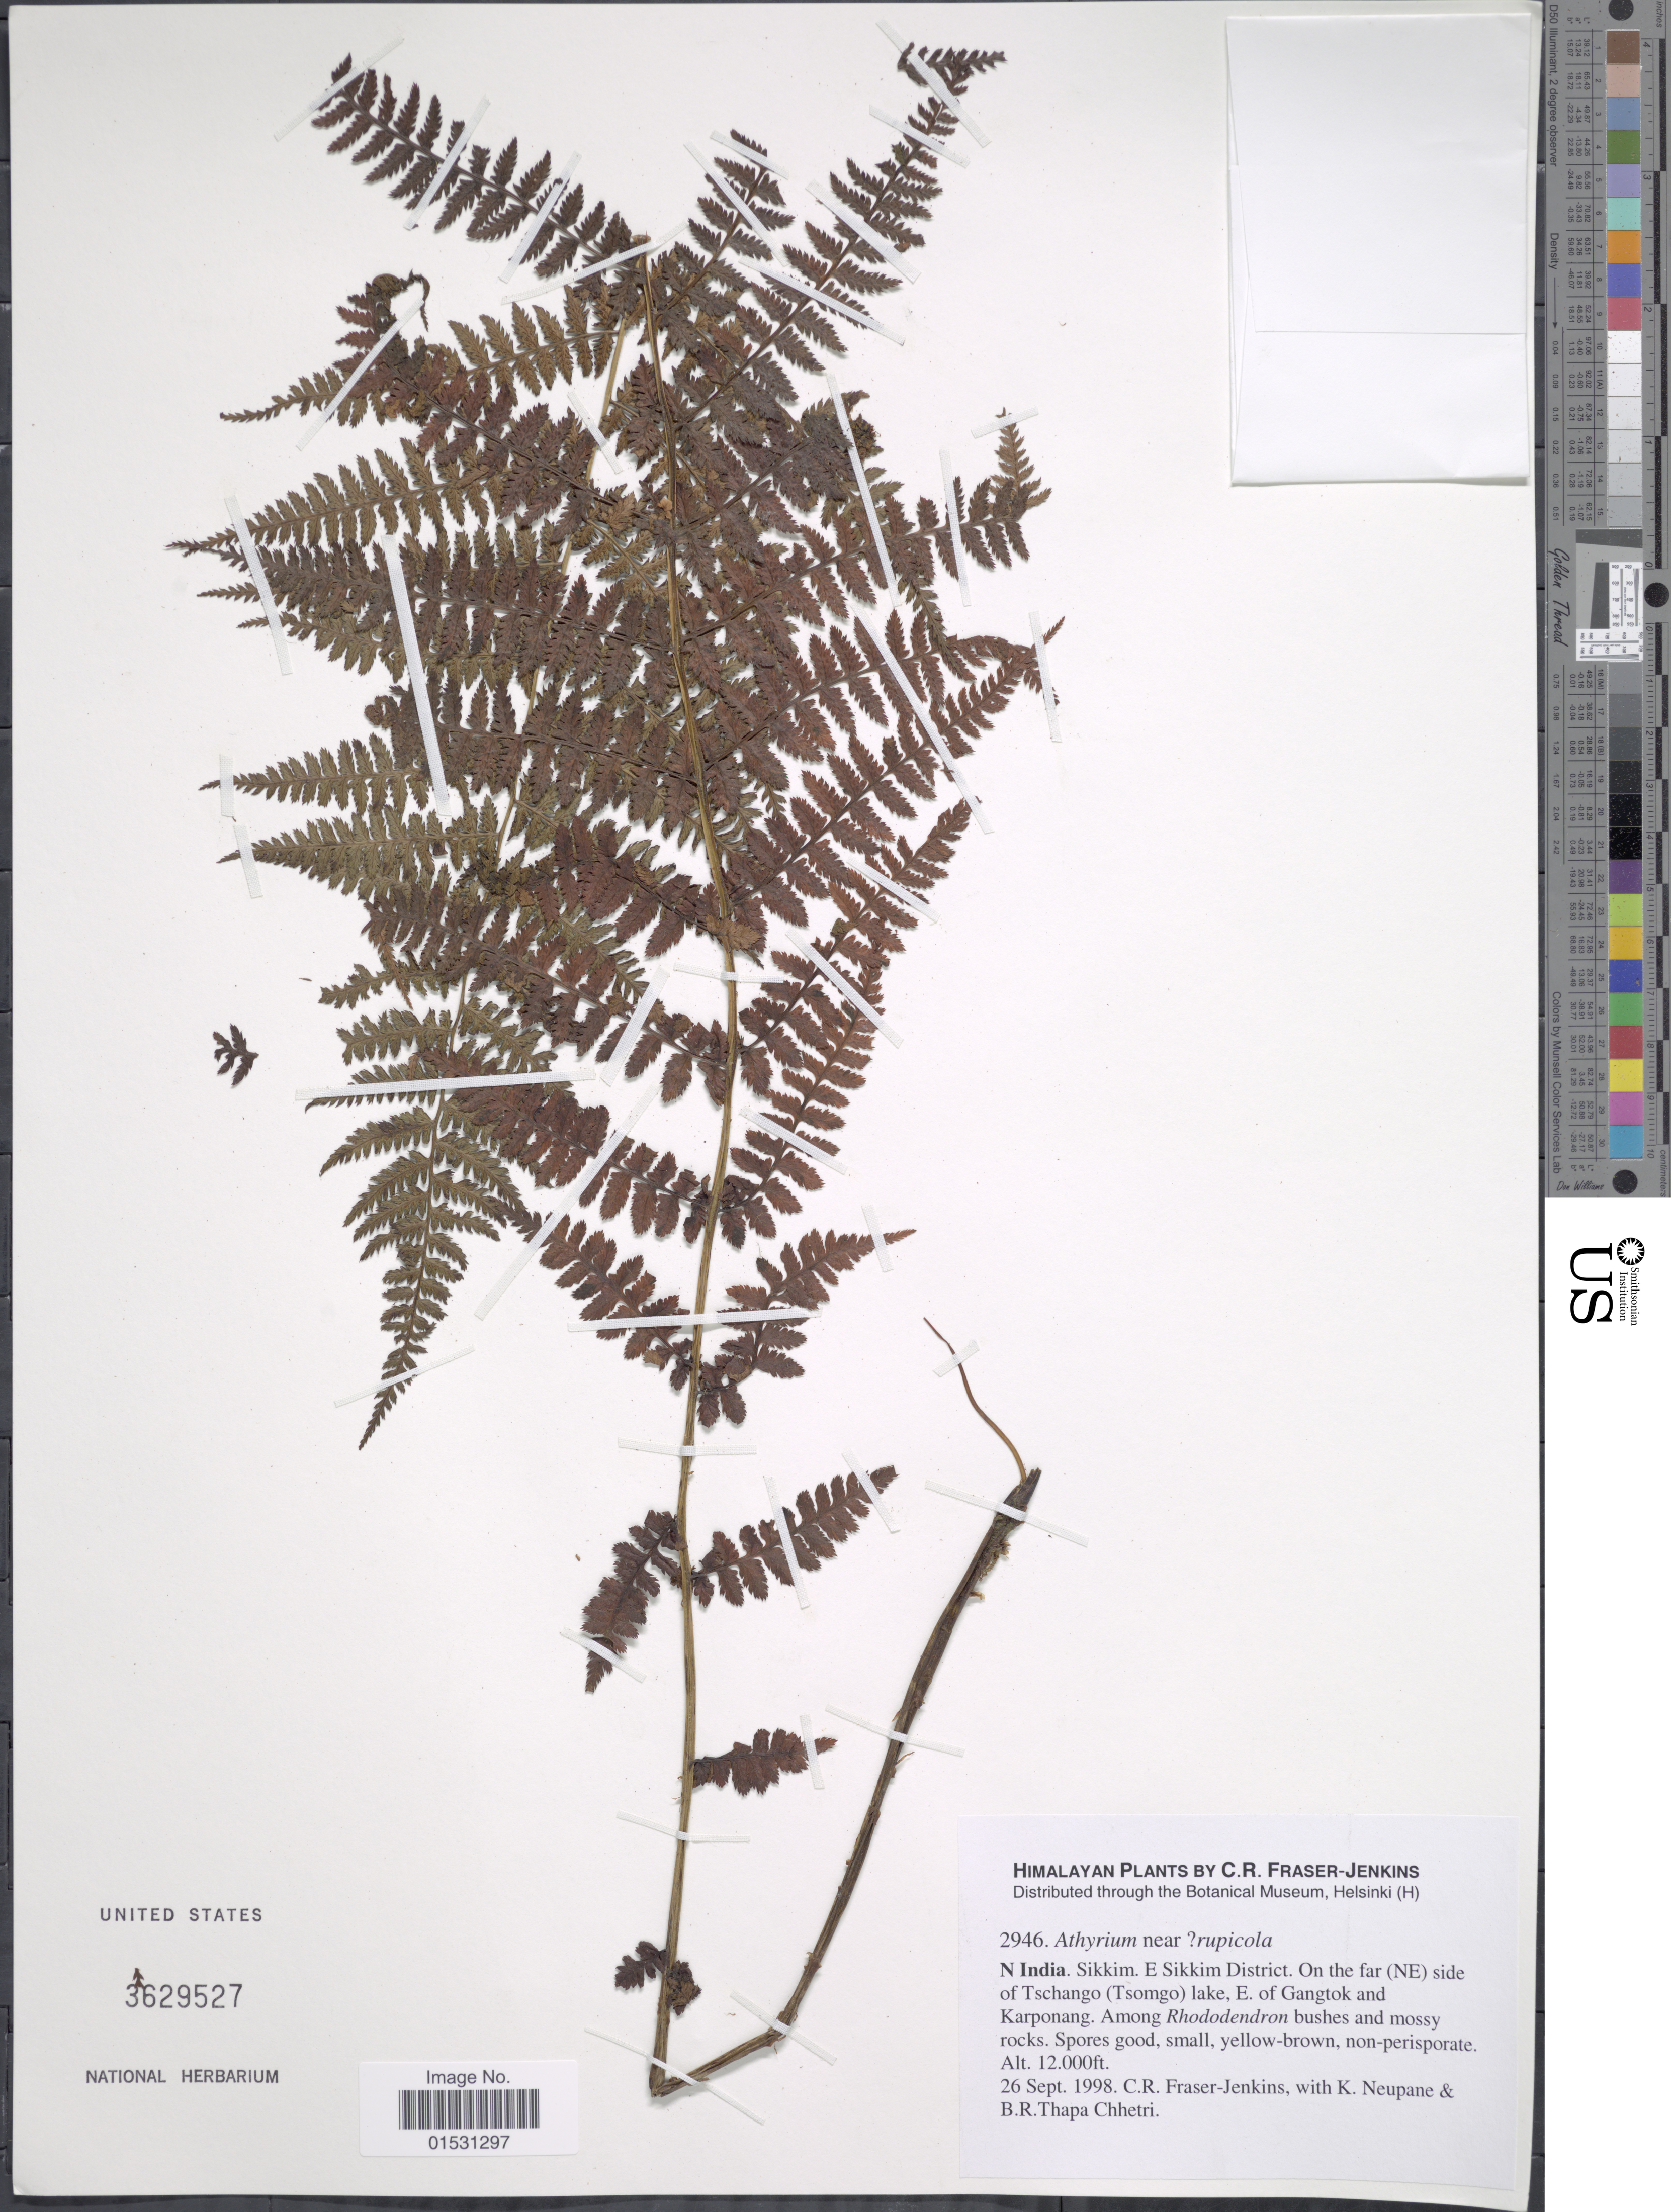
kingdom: Plantae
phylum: Tracheophyta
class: Polypodiopsida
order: Polypodiales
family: Athyriaceae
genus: Athyrium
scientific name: Athyrium sp.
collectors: C. R. Fraser-Jenkins, K. Neupane & B. Thapa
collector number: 2946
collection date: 1998-09-26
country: India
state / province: Sikkim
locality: Himalayan. N India. E Sikkim District. On the far (NE) side of Tschango (Tsomgo) lake, E. of Gangtok and Karponang.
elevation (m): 3658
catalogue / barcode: US 3629527